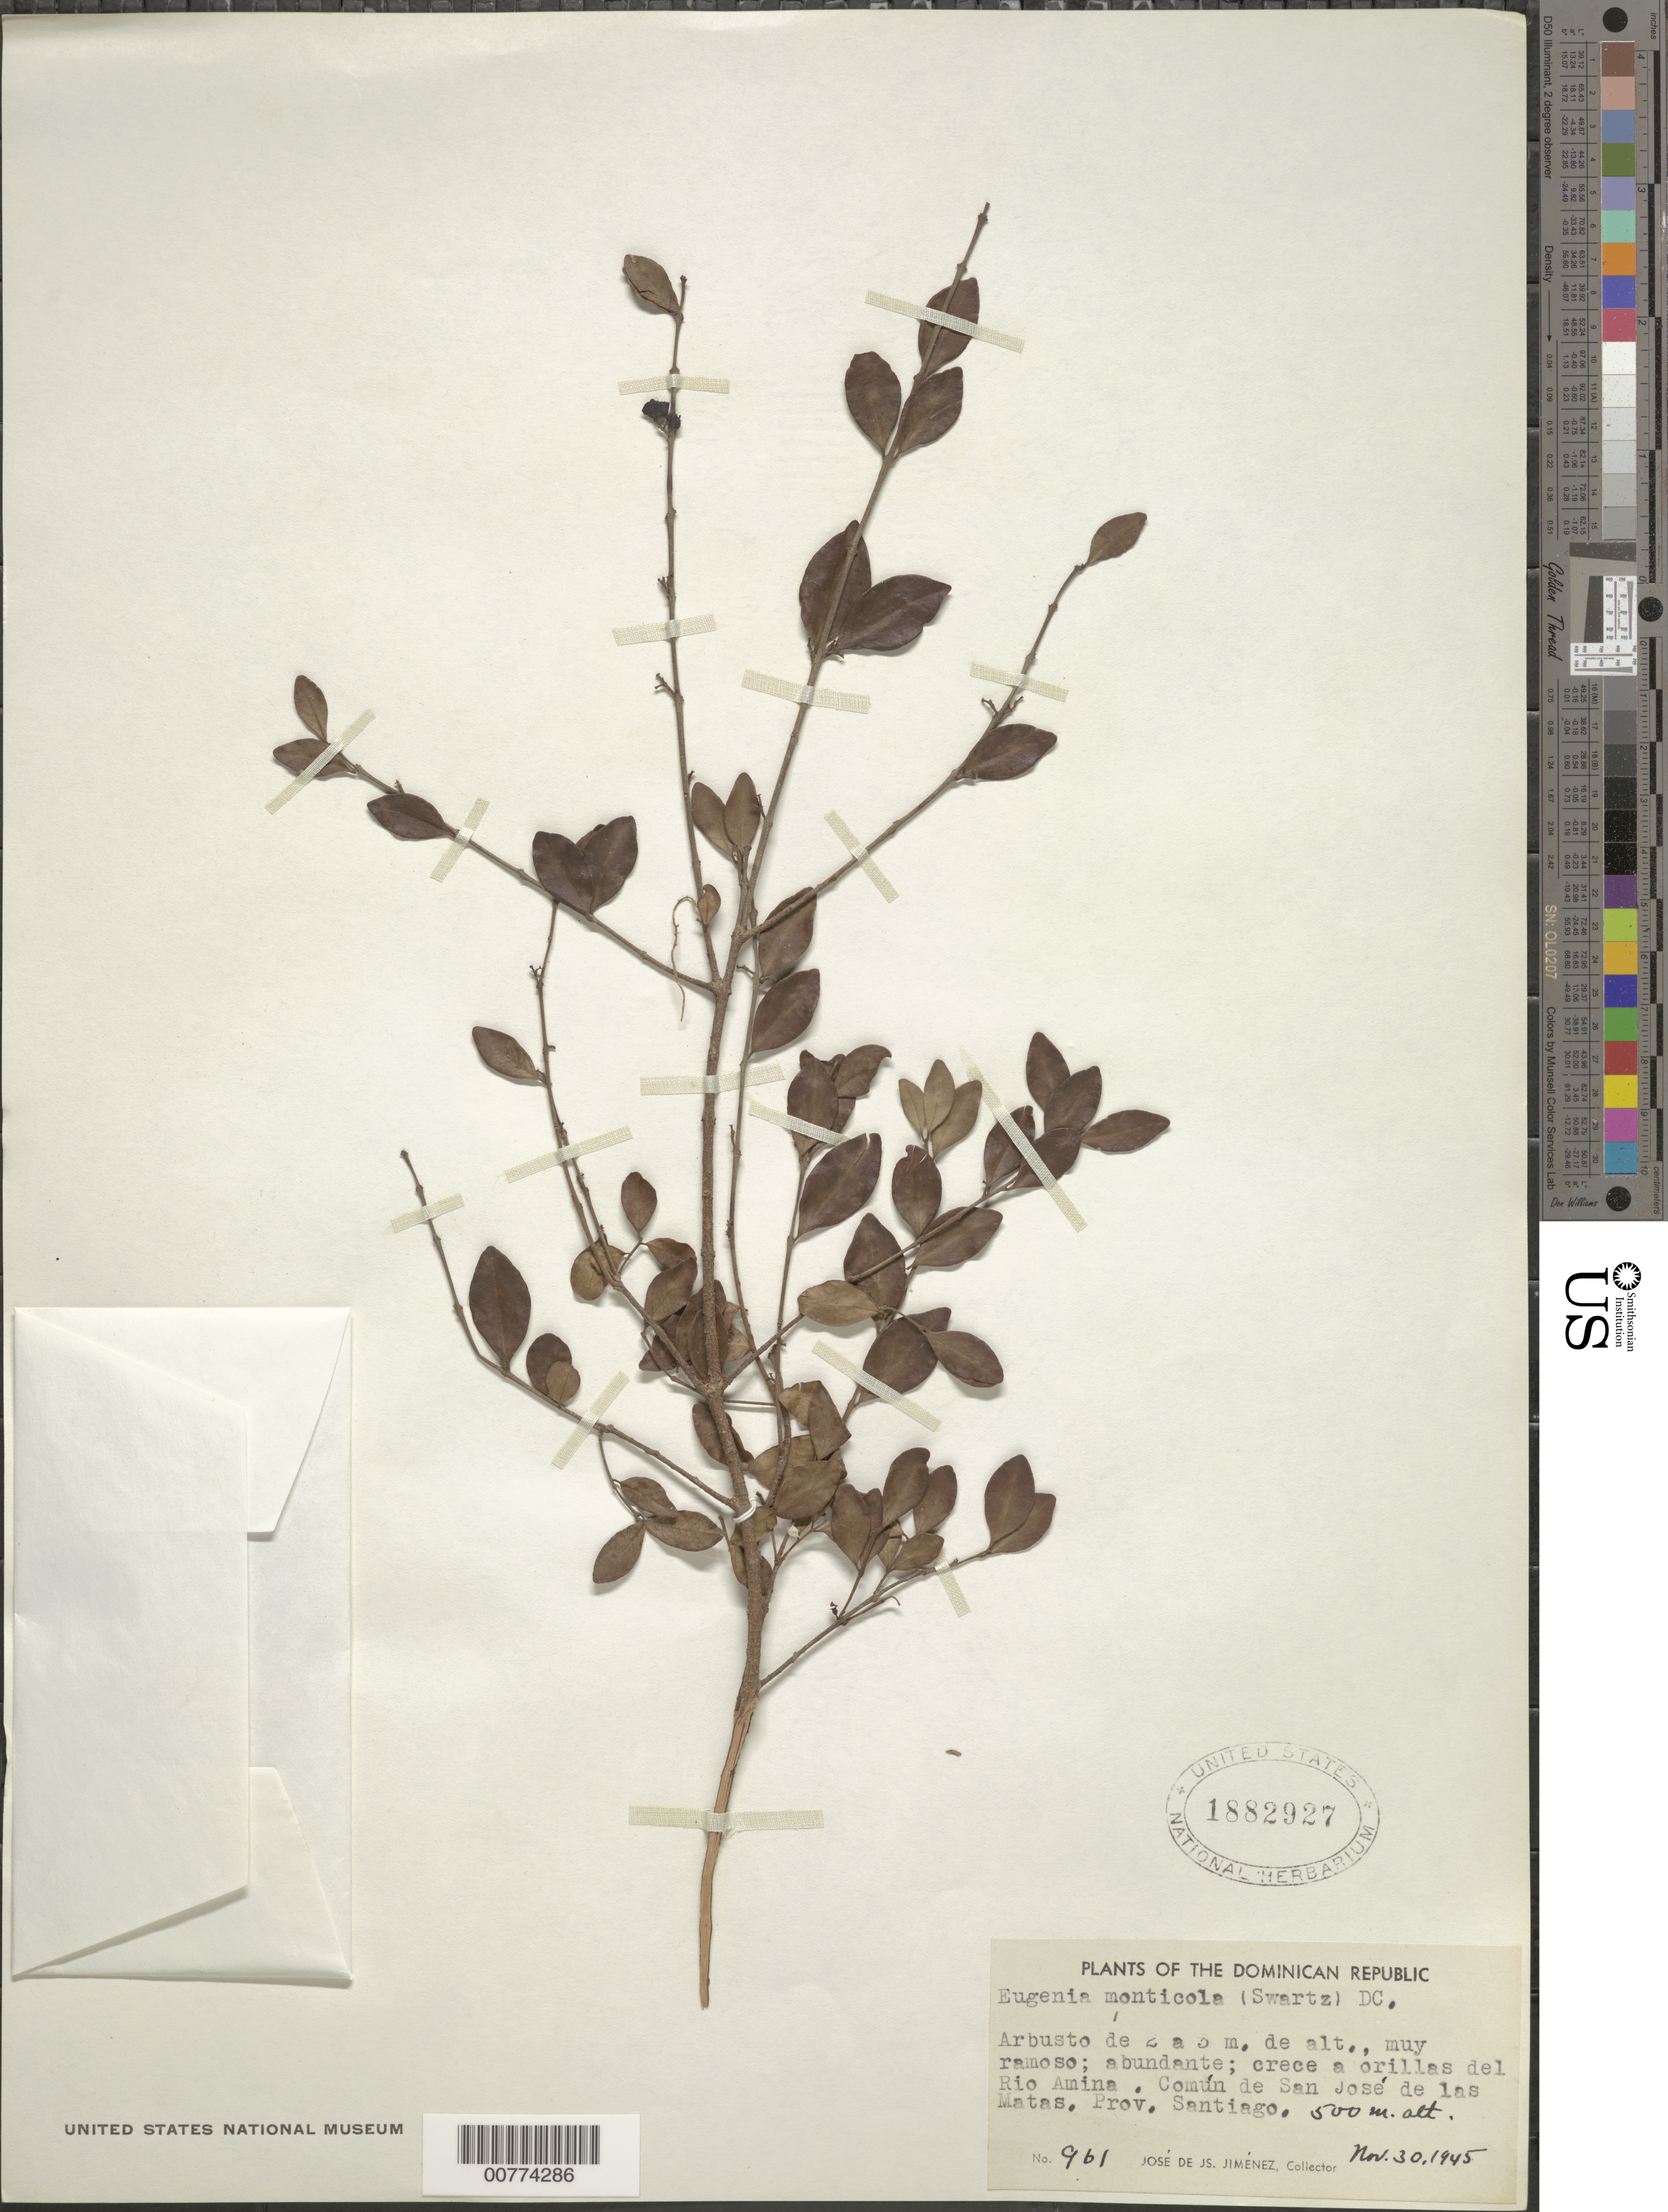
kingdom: Plantae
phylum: Tracheophyta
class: Magnoliopsida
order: Myrtales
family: Myrtaceae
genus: Eugenia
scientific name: Eugenia monticola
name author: (Sw.) DC.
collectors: J. J. Jiménez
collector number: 961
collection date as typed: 30 Nov 1945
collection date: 1945-11-30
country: Dominican Republic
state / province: Santiago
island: Hispaniola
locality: San José de las Matas, Rio Amina.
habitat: Banks of river.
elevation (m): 500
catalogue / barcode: US 1882927